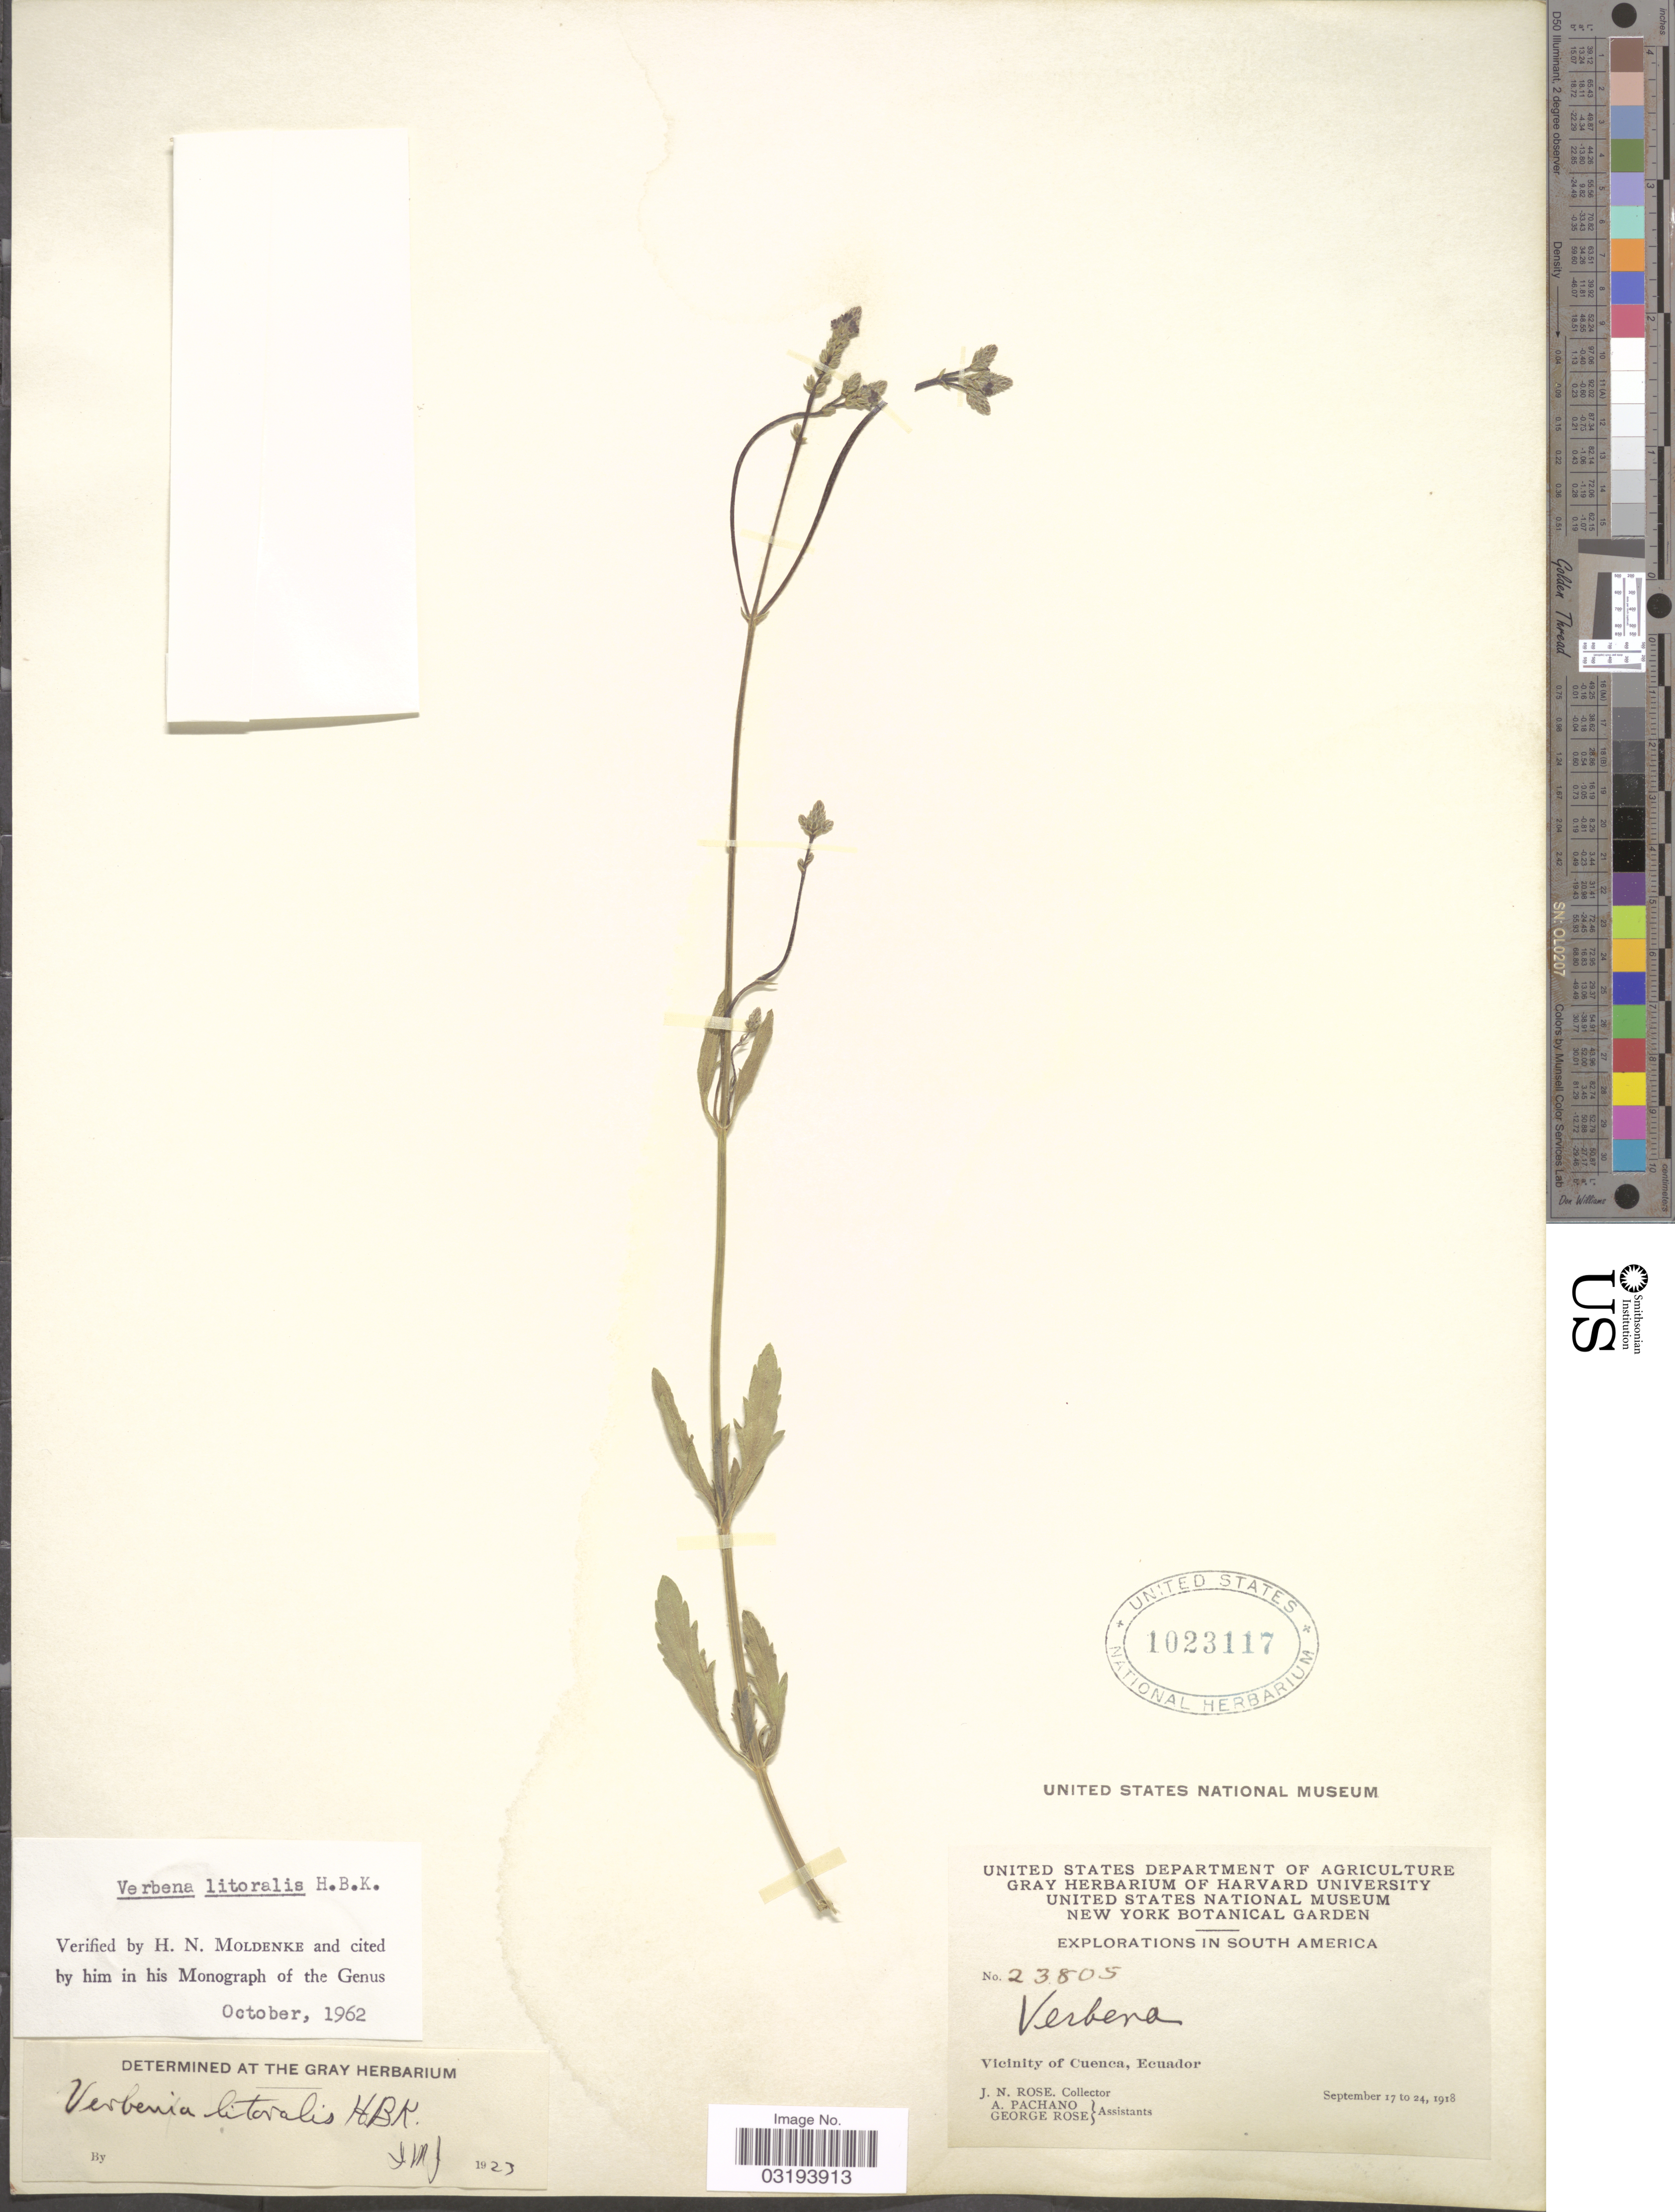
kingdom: Plantae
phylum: Tracheophyta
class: Magnoliopsida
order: Lamiales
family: Verbenaceae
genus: Verbena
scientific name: Verbena litoralis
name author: Kunth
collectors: J. N. Rose, A. Pachano & G. Rose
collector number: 23805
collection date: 1918-09-17/1918-09-24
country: Ecuador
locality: Vicinity of Cuenca.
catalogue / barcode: US 1023117